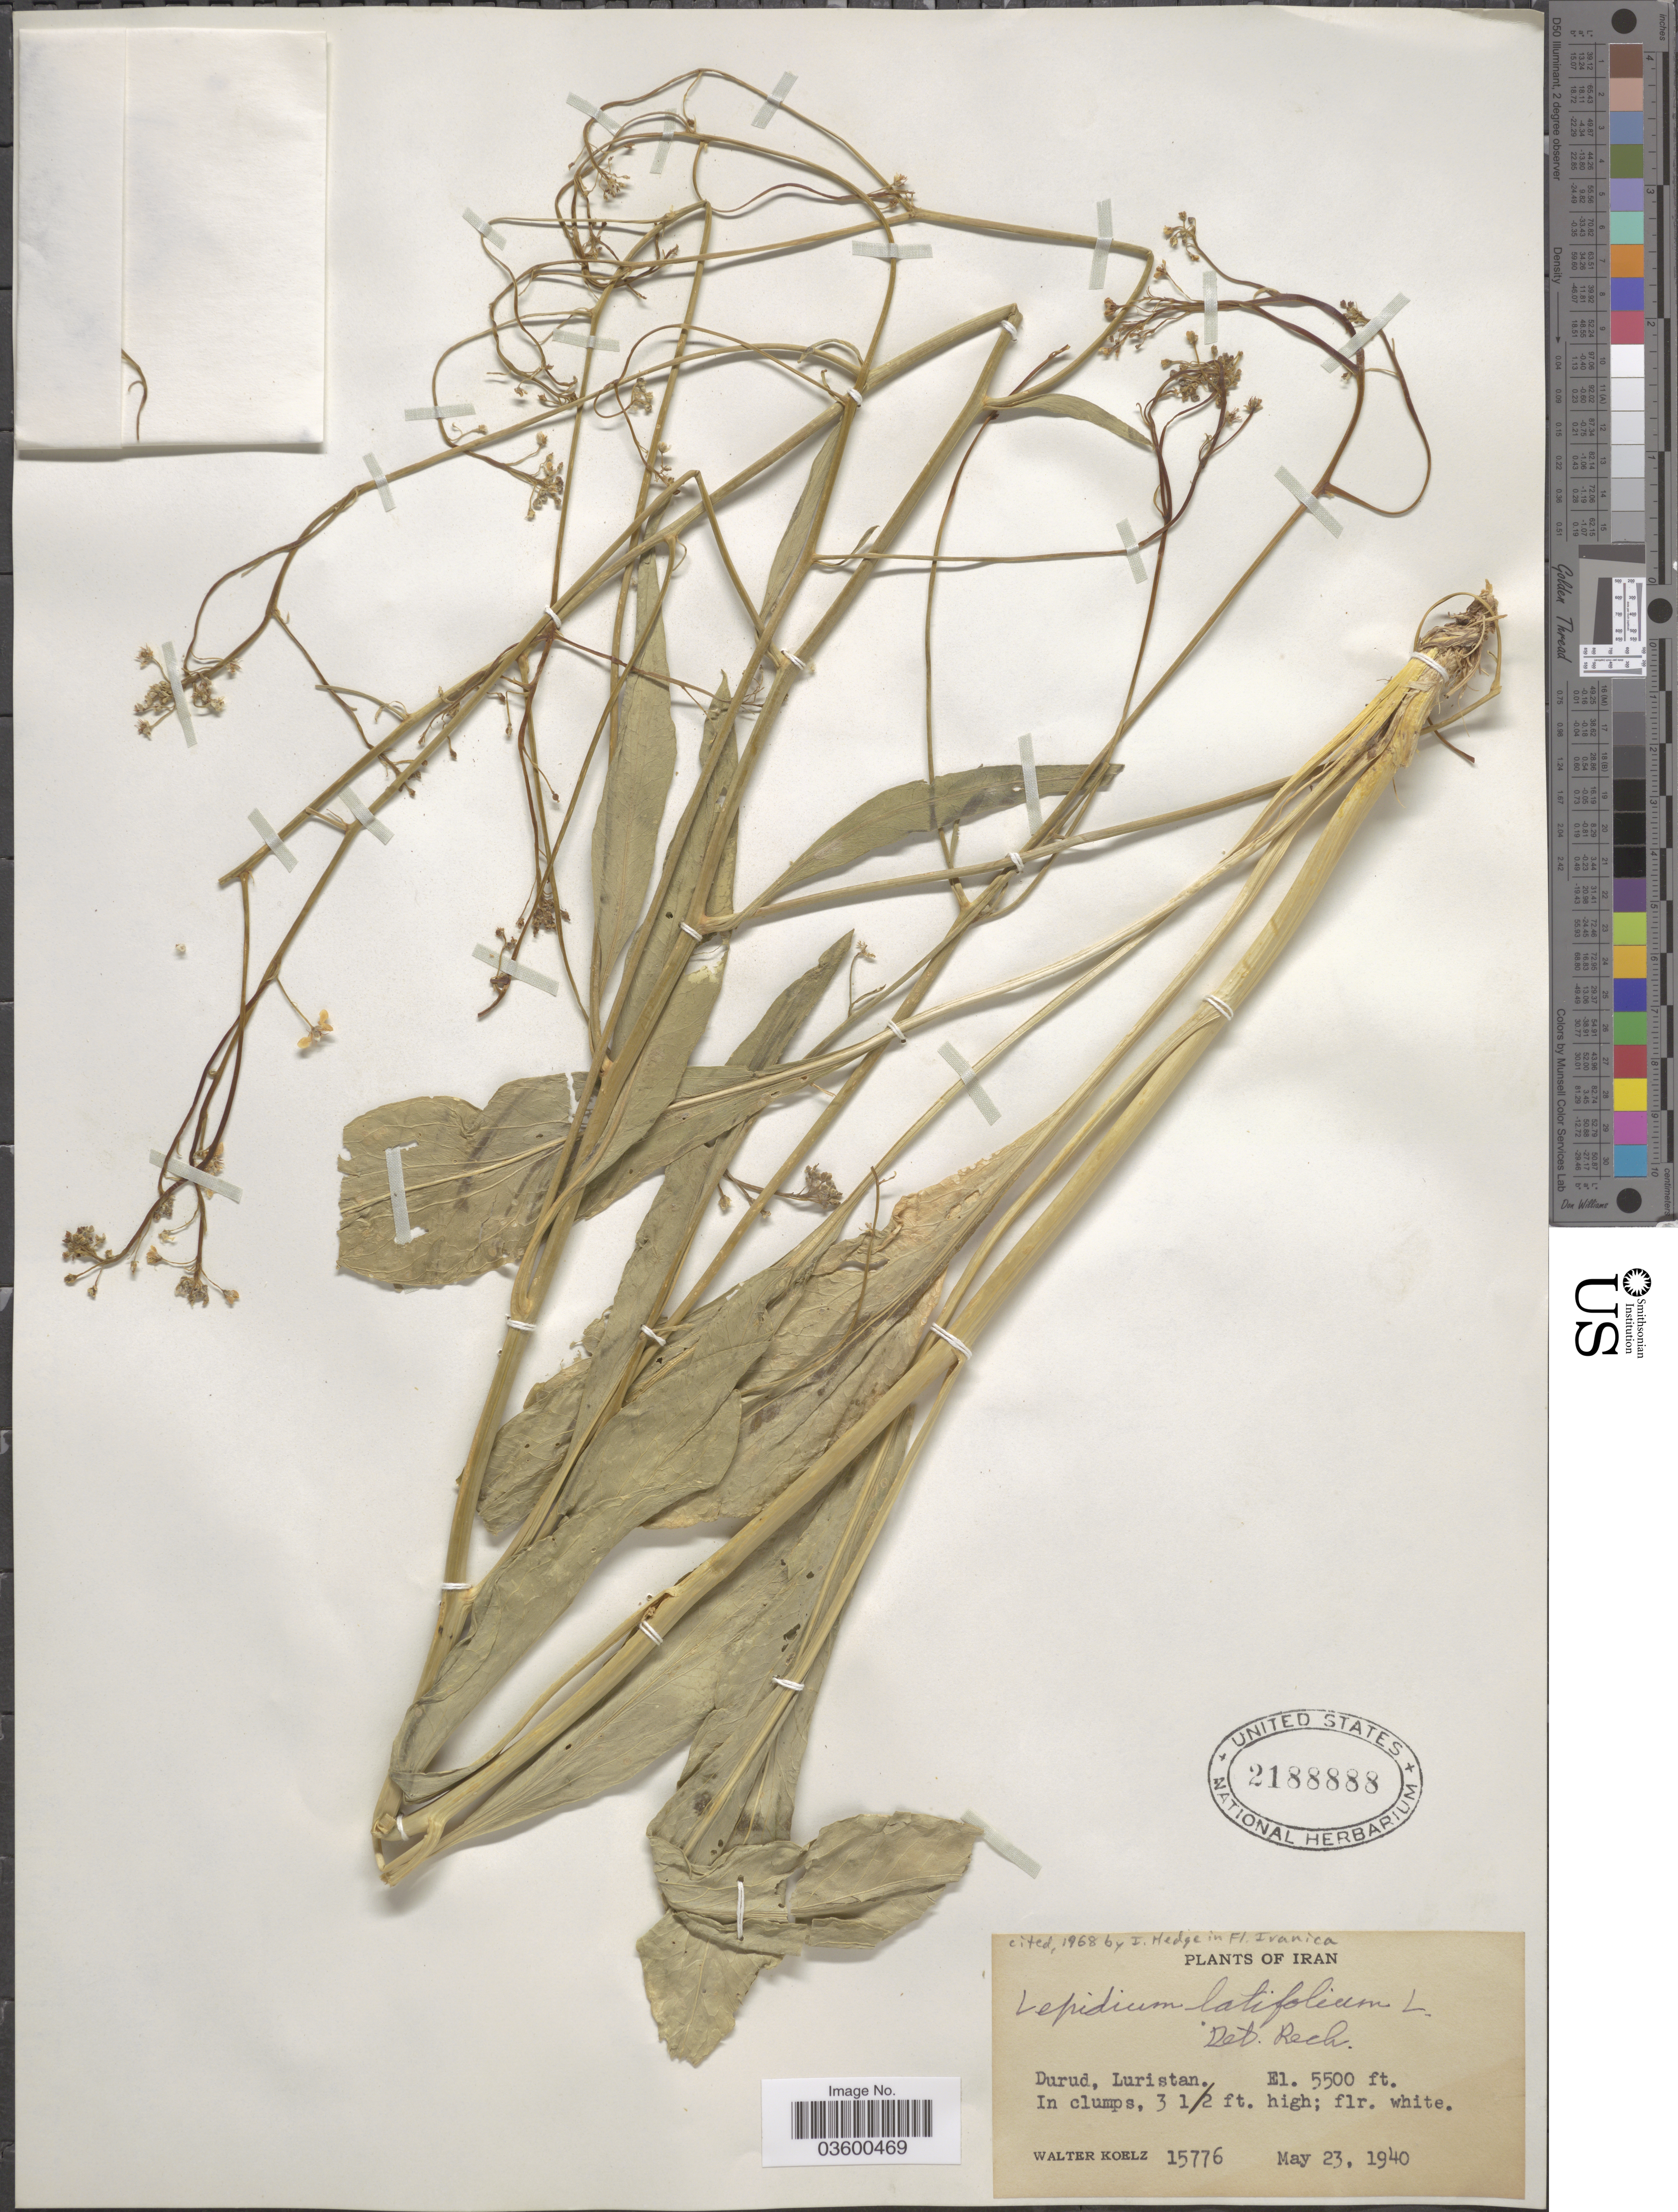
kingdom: Plantae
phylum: Tracheophyta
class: Magnoliopsida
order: Brassicales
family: Brassicaceae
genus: Lepidium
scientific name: Lepidium latifolium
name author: L.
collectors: W. N. Koelz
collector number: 15776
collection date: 1940-05-23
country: Iran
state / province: Lorestan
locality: Durud, Luristan.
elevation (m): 1676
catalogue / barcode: US 2188888